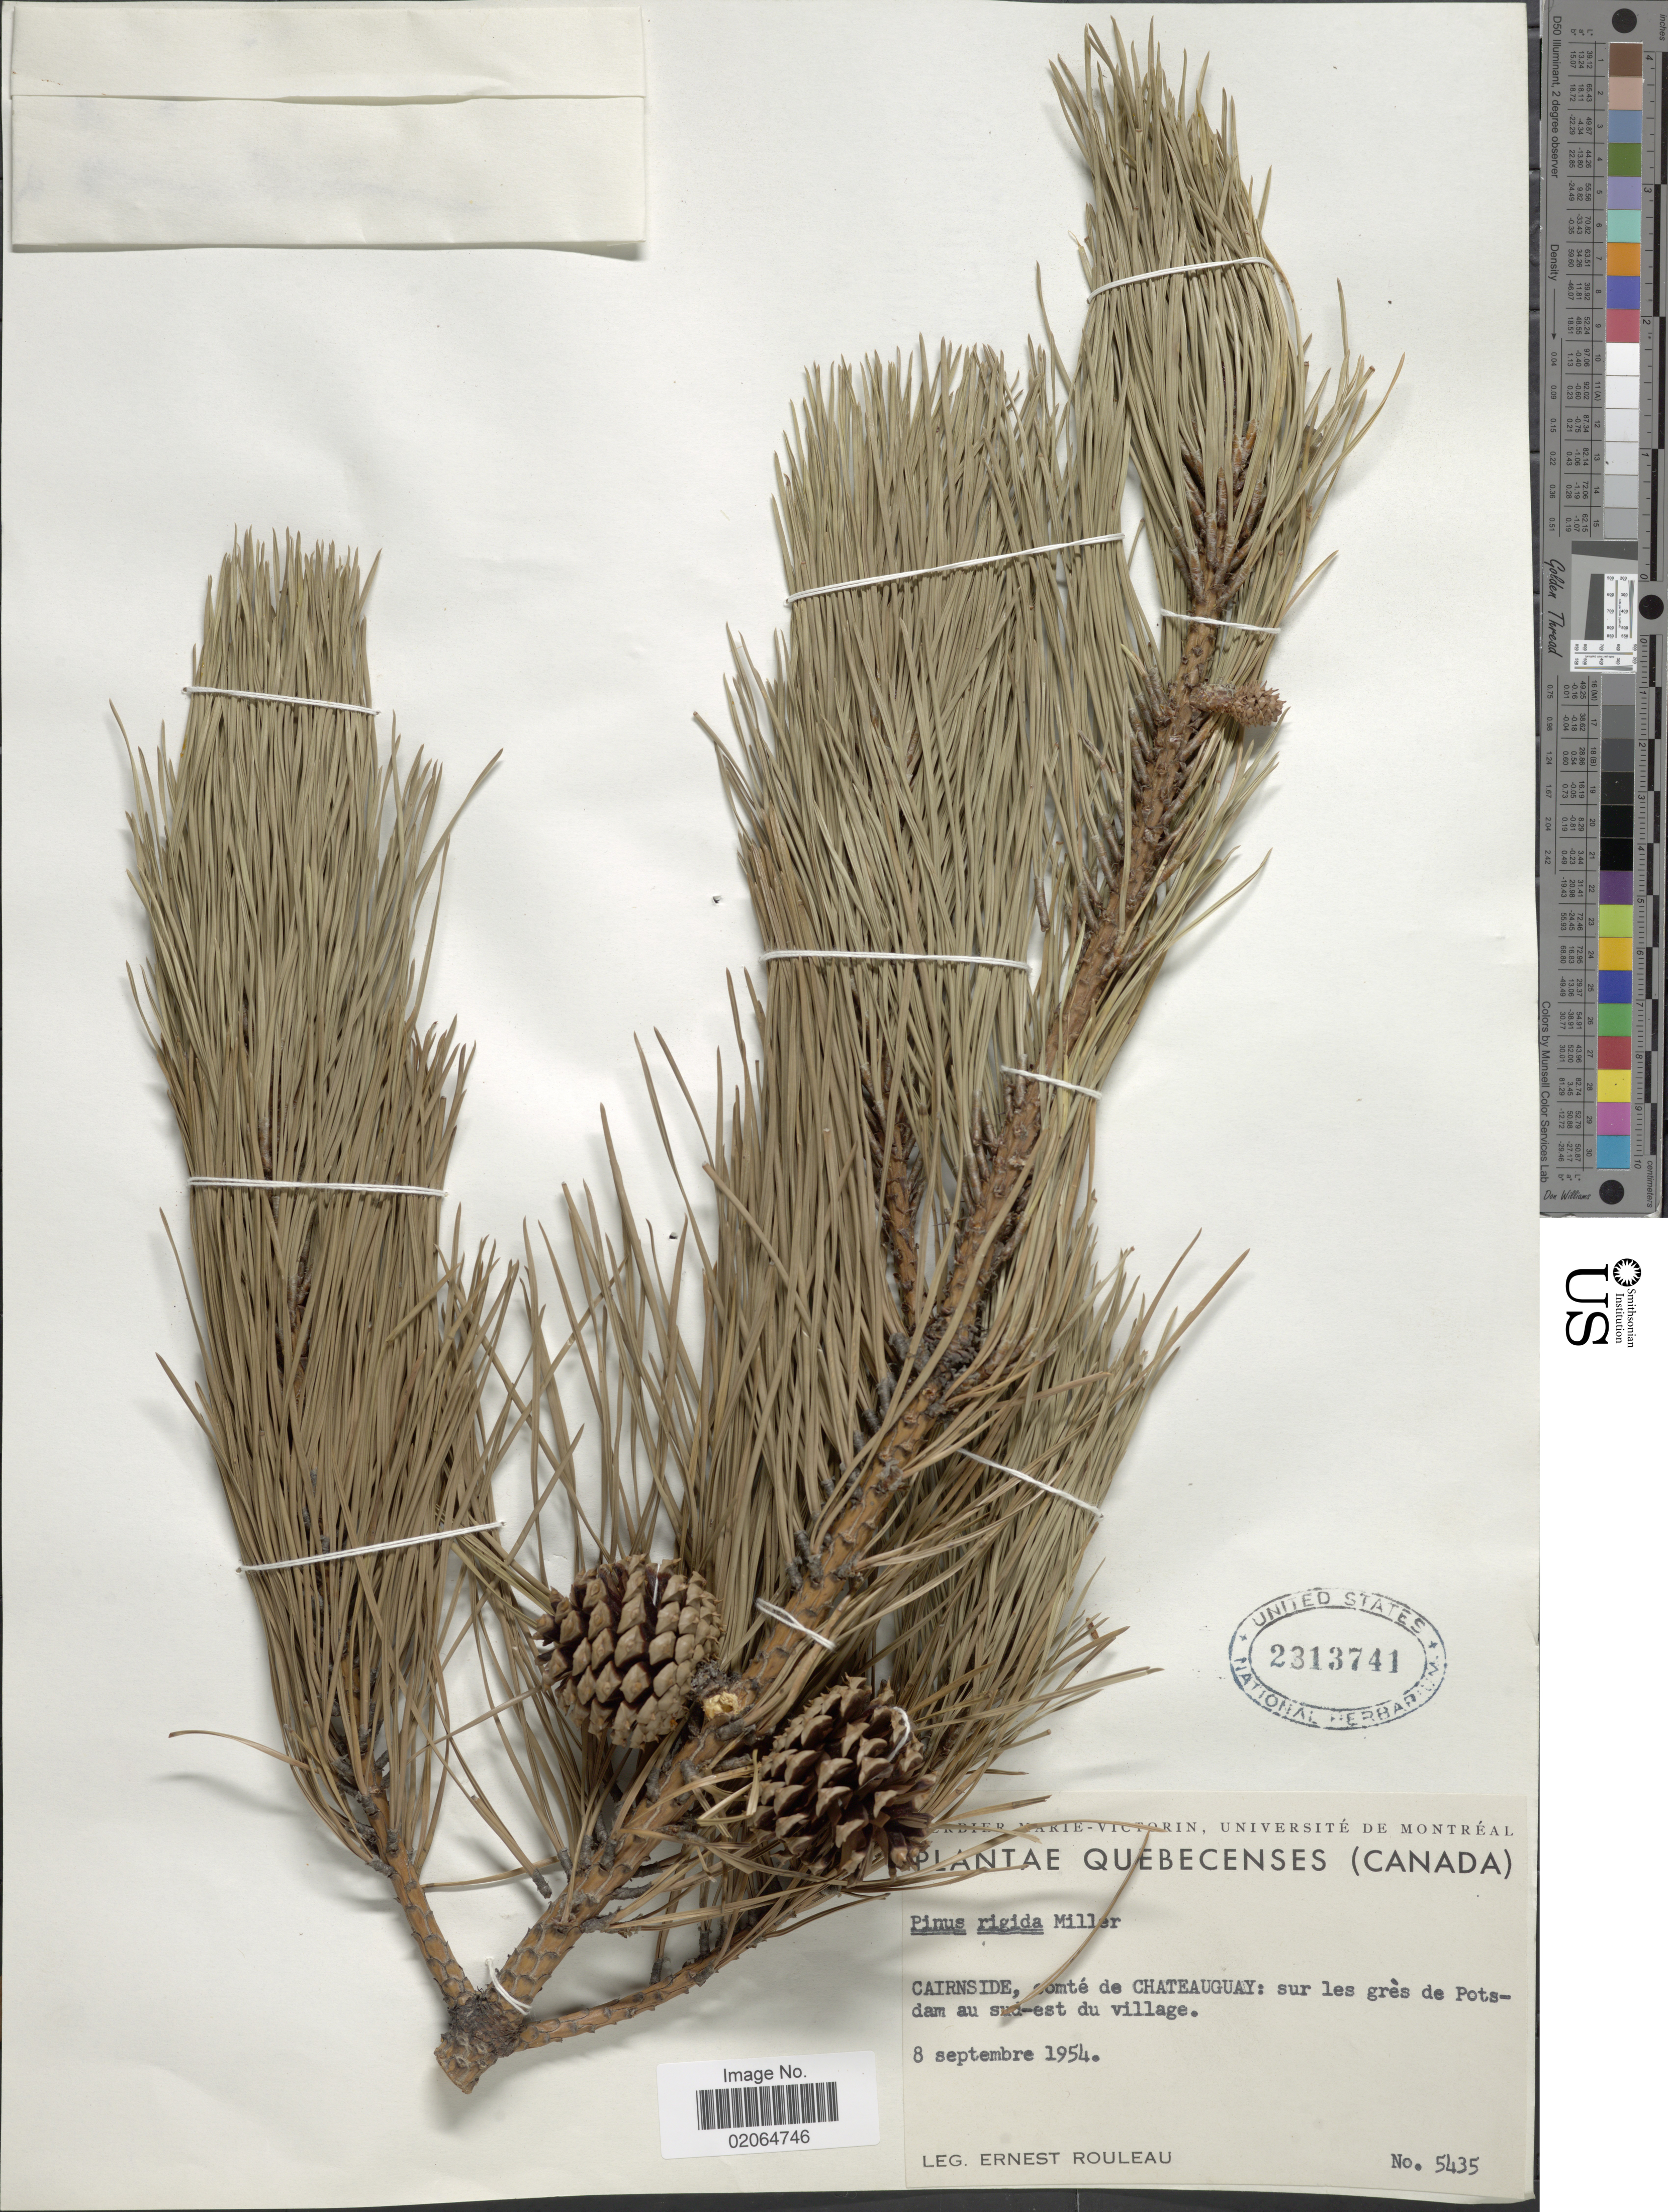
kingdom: Plantae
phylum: Tracheophyta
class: Pinopsida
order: Pinales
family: Pinaceae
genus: Pinus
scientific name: Pinus rigida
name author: Mill.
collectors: E. Rouleau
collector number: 5435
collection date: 1954-09-08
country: Canada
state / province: Quebec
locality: Cairnside, comte de Chateauguay: sur les gres de Potsdam au sud-est du village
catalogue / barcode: US 2313741